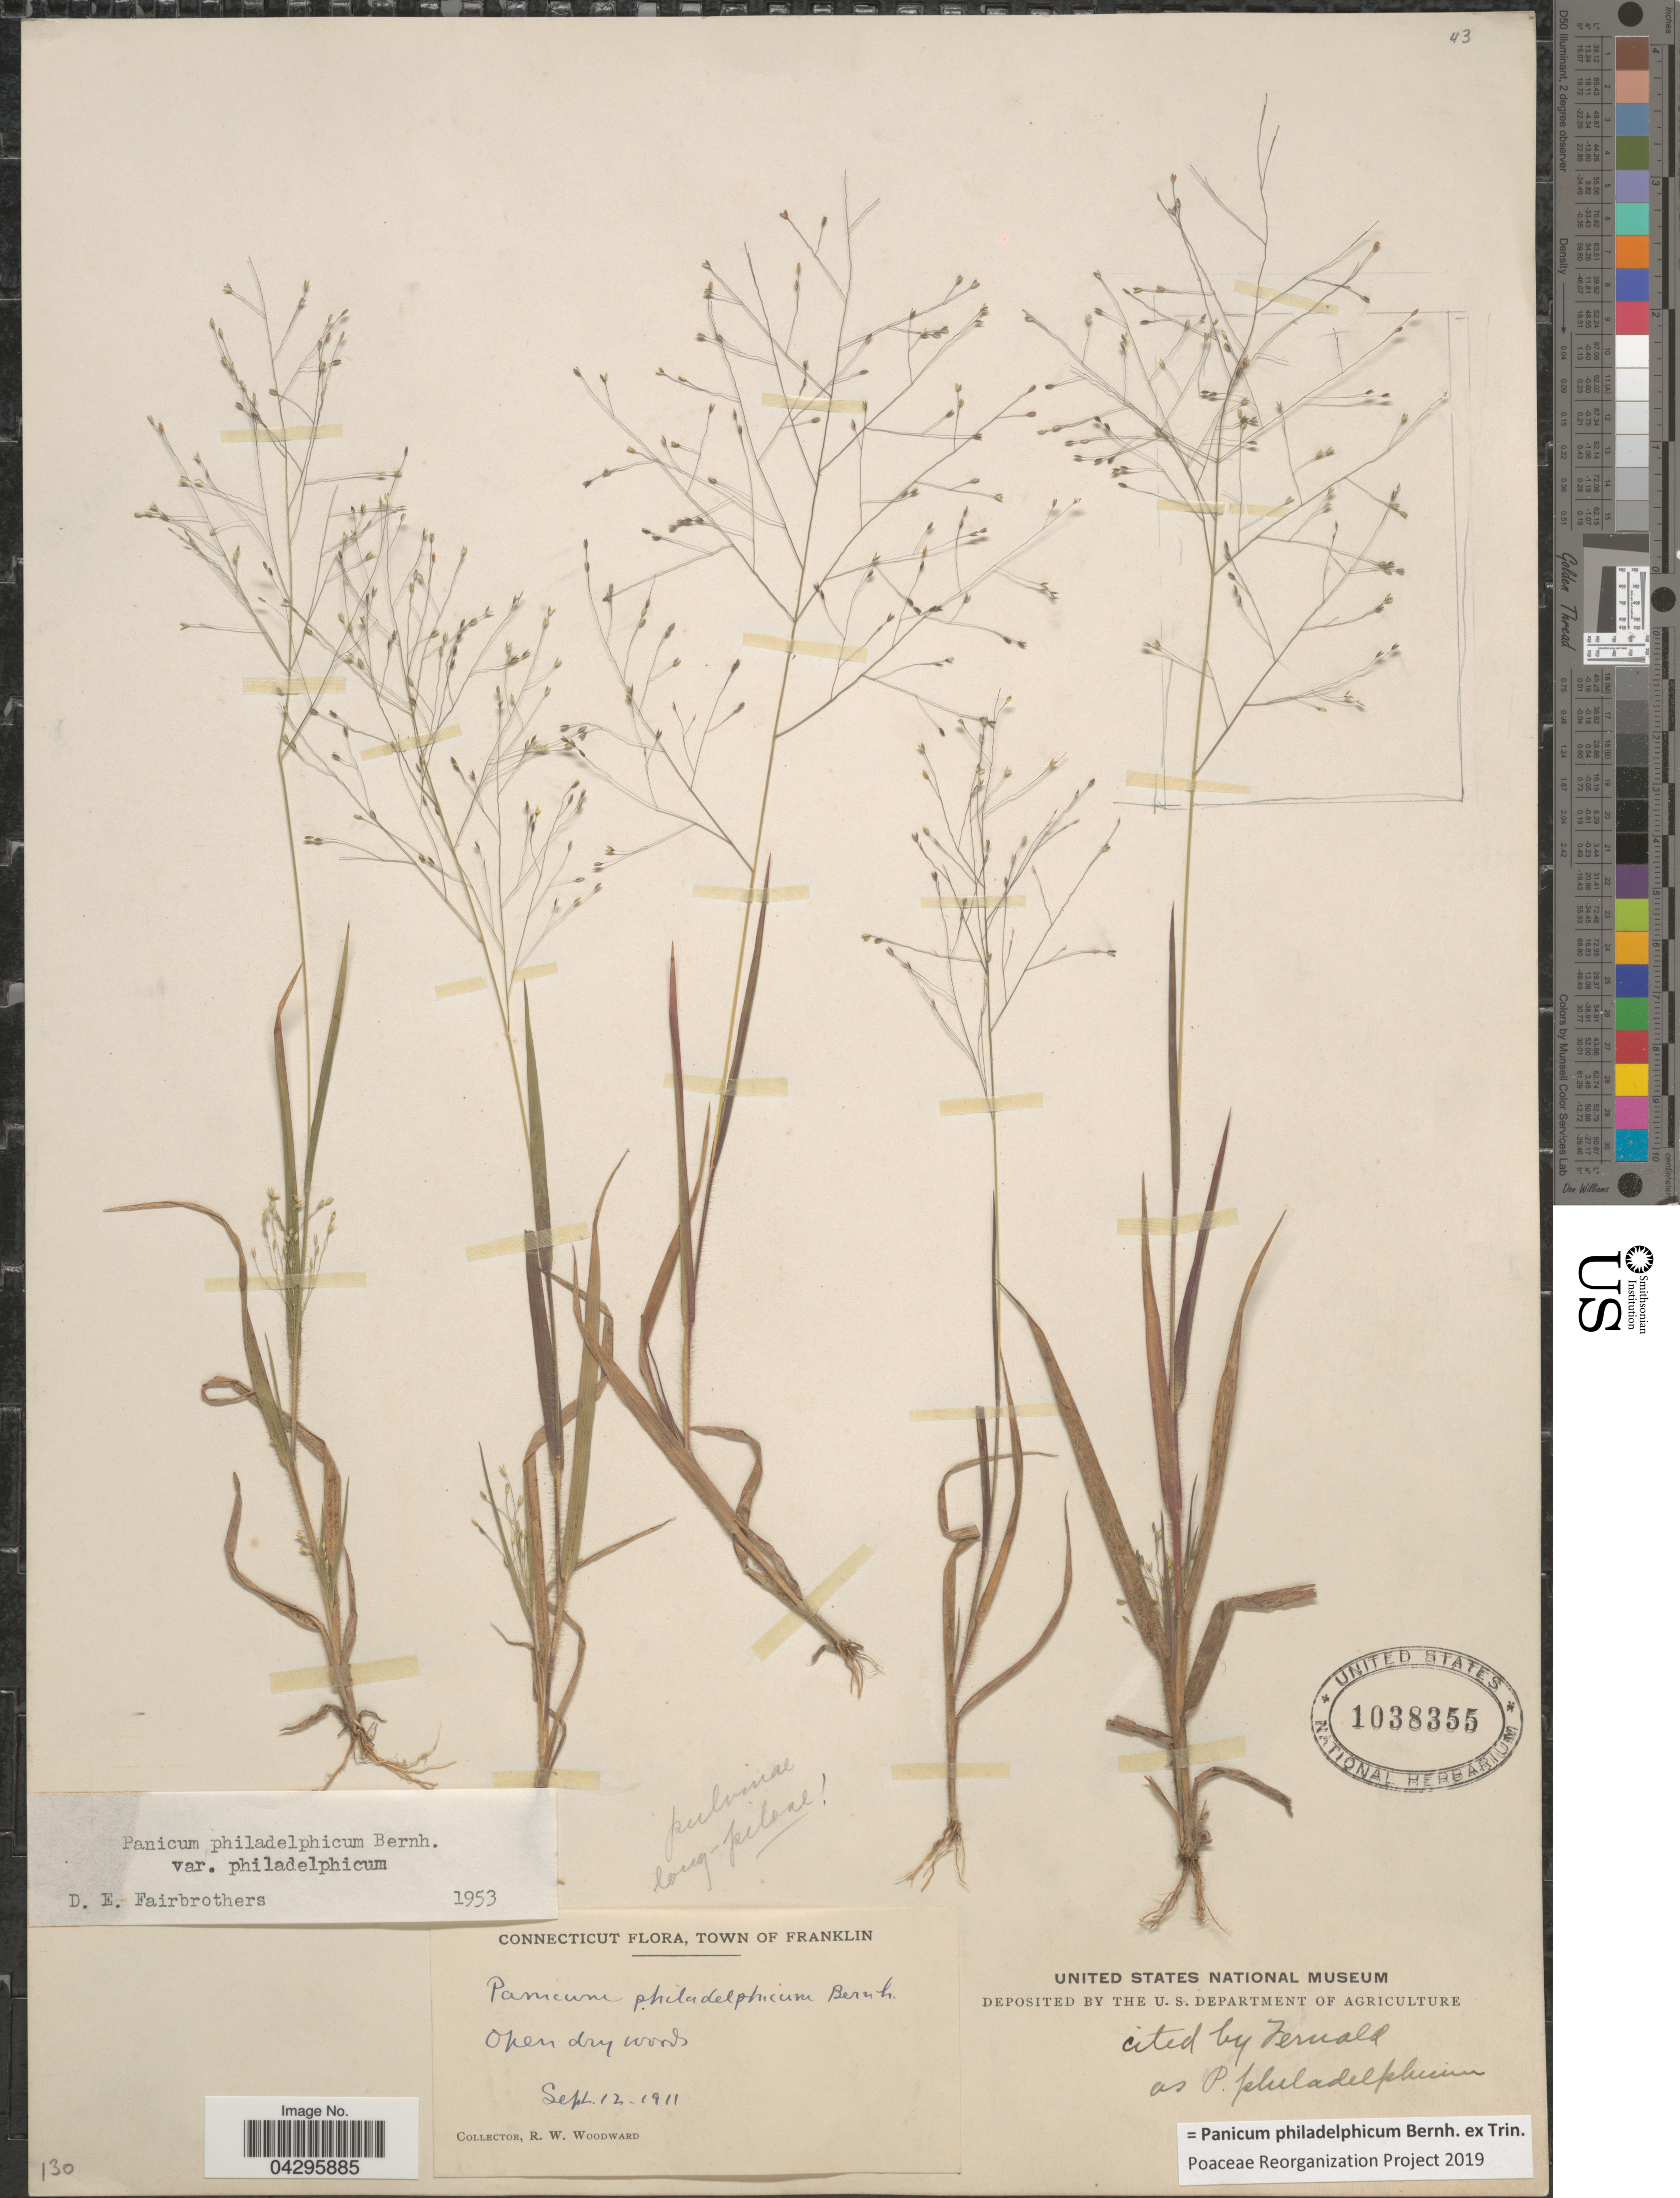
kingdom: Plantae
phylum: Tracheophyta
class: Liliopsida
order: Poales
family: Poaceae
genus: Panicum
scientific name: Panicum philadelphicum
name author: Bernh. ex Trin.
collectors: R. Woodward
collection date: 1911-09-12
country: United States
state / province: Connecticut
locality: Town of Franklin. Open dry woods.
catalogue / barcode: US 1038355